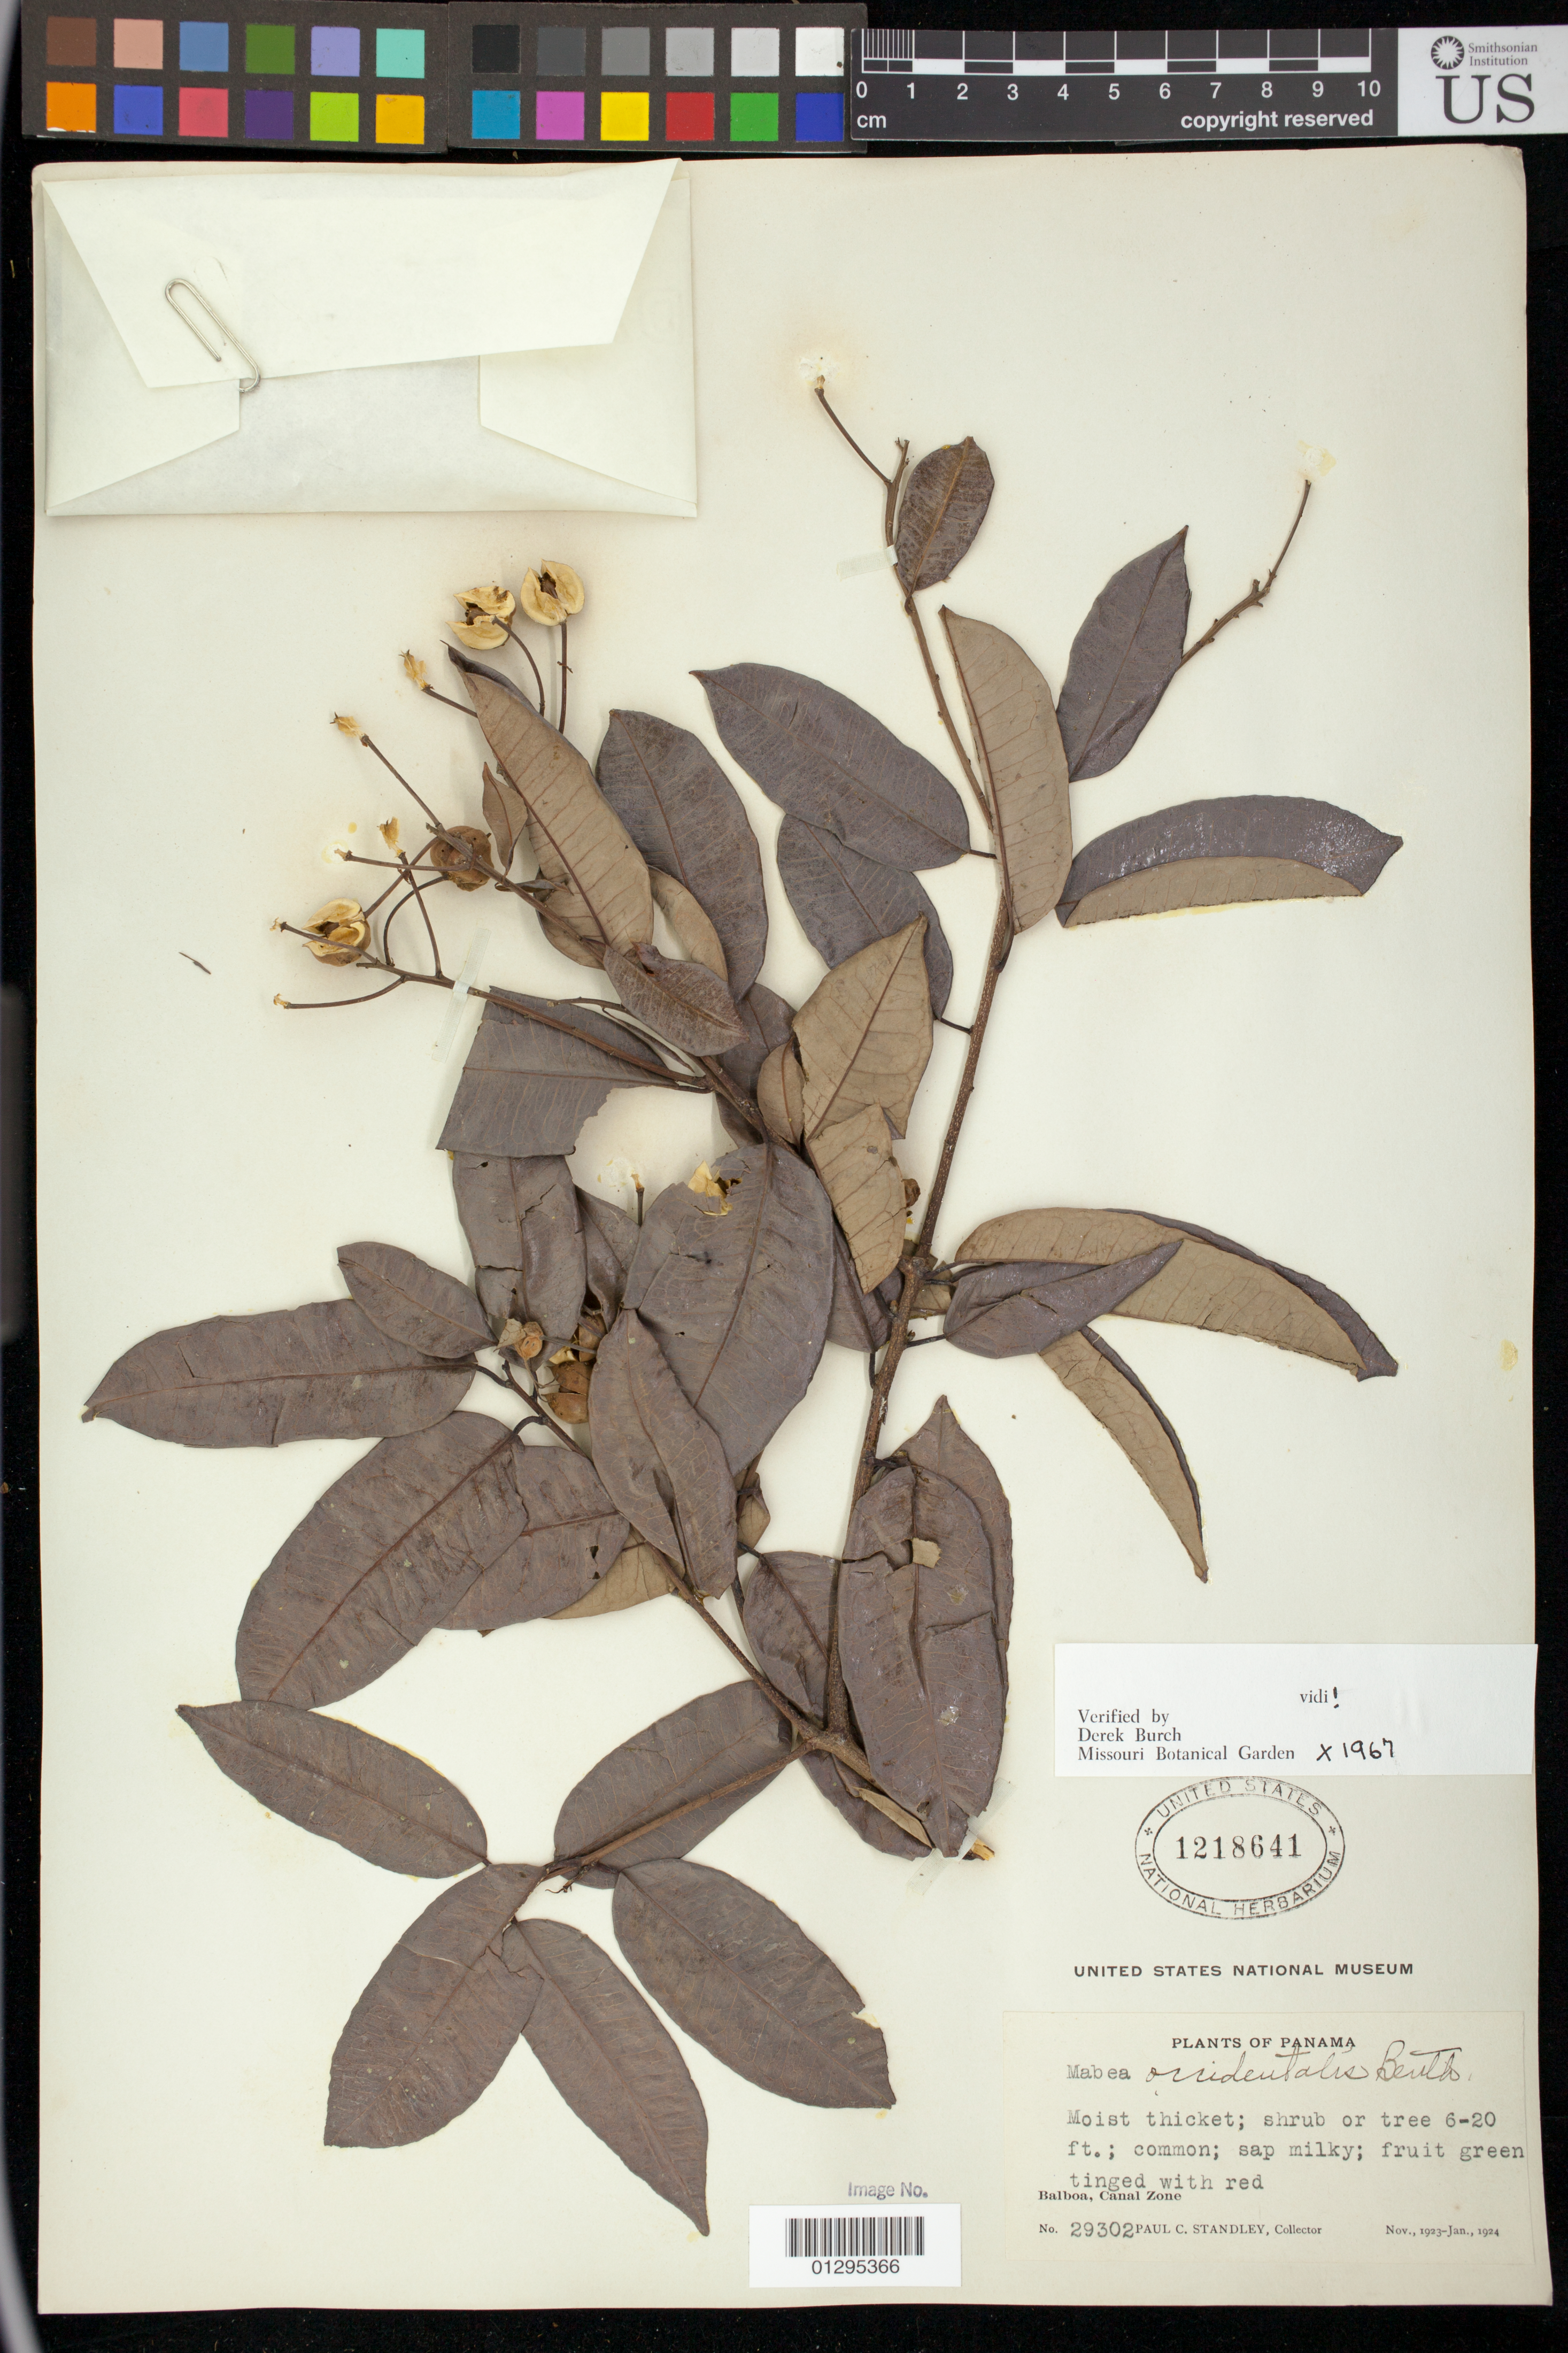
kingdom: Plantae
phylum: Tracheophyta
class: Magnoliopsida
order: Malpighiales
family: Euphorbiaceae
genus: Mabea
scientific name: Mabea occidentalis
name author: Benth.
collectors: P. C. Standley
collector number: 29302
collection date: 1923-11/1924-01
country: Panama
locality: Balboa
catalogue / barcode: US 1218641